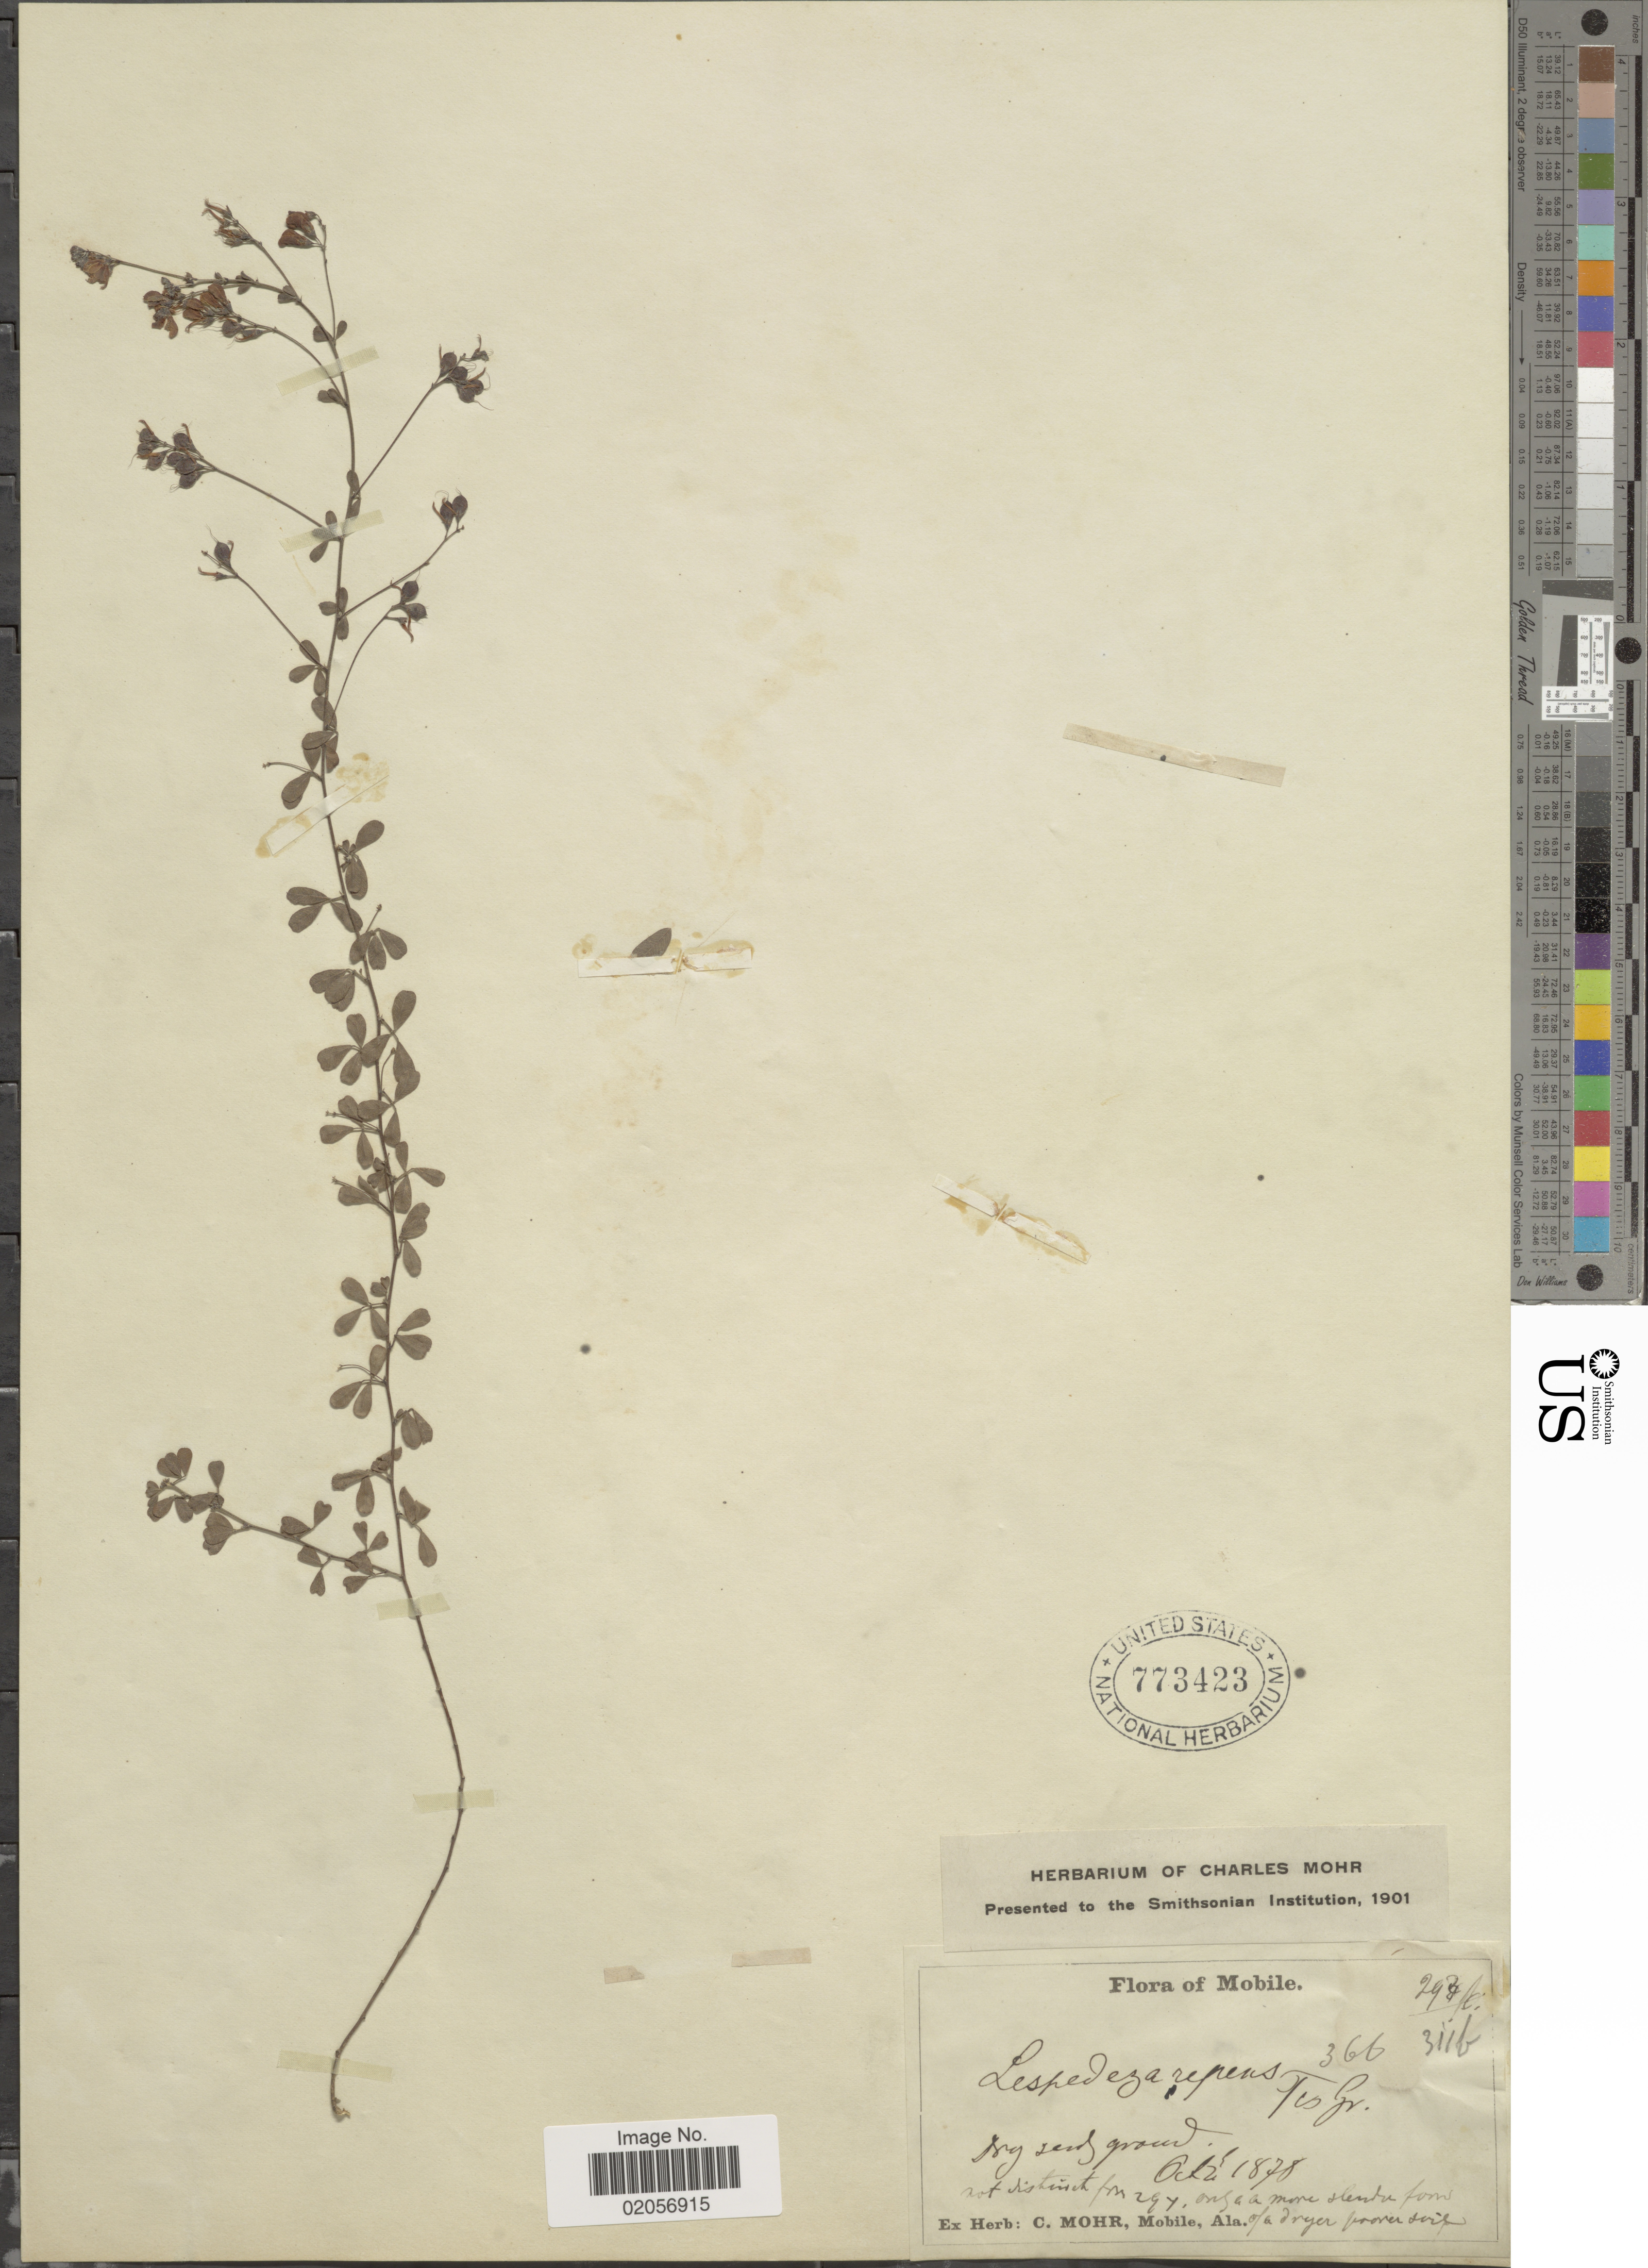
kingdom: Plantae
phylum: Tracheophyta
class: Magnoliopsida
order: Fabales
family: Fabaceae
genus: Lespedeza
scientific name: Lespedeza repens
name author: (L.) W.P.C. Barton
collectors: C. T. Mohr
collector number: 336/311B/294*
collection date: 1878-10-02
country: United States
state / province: Alabama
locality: Mobile, dry sand ground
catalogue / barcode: US 773423